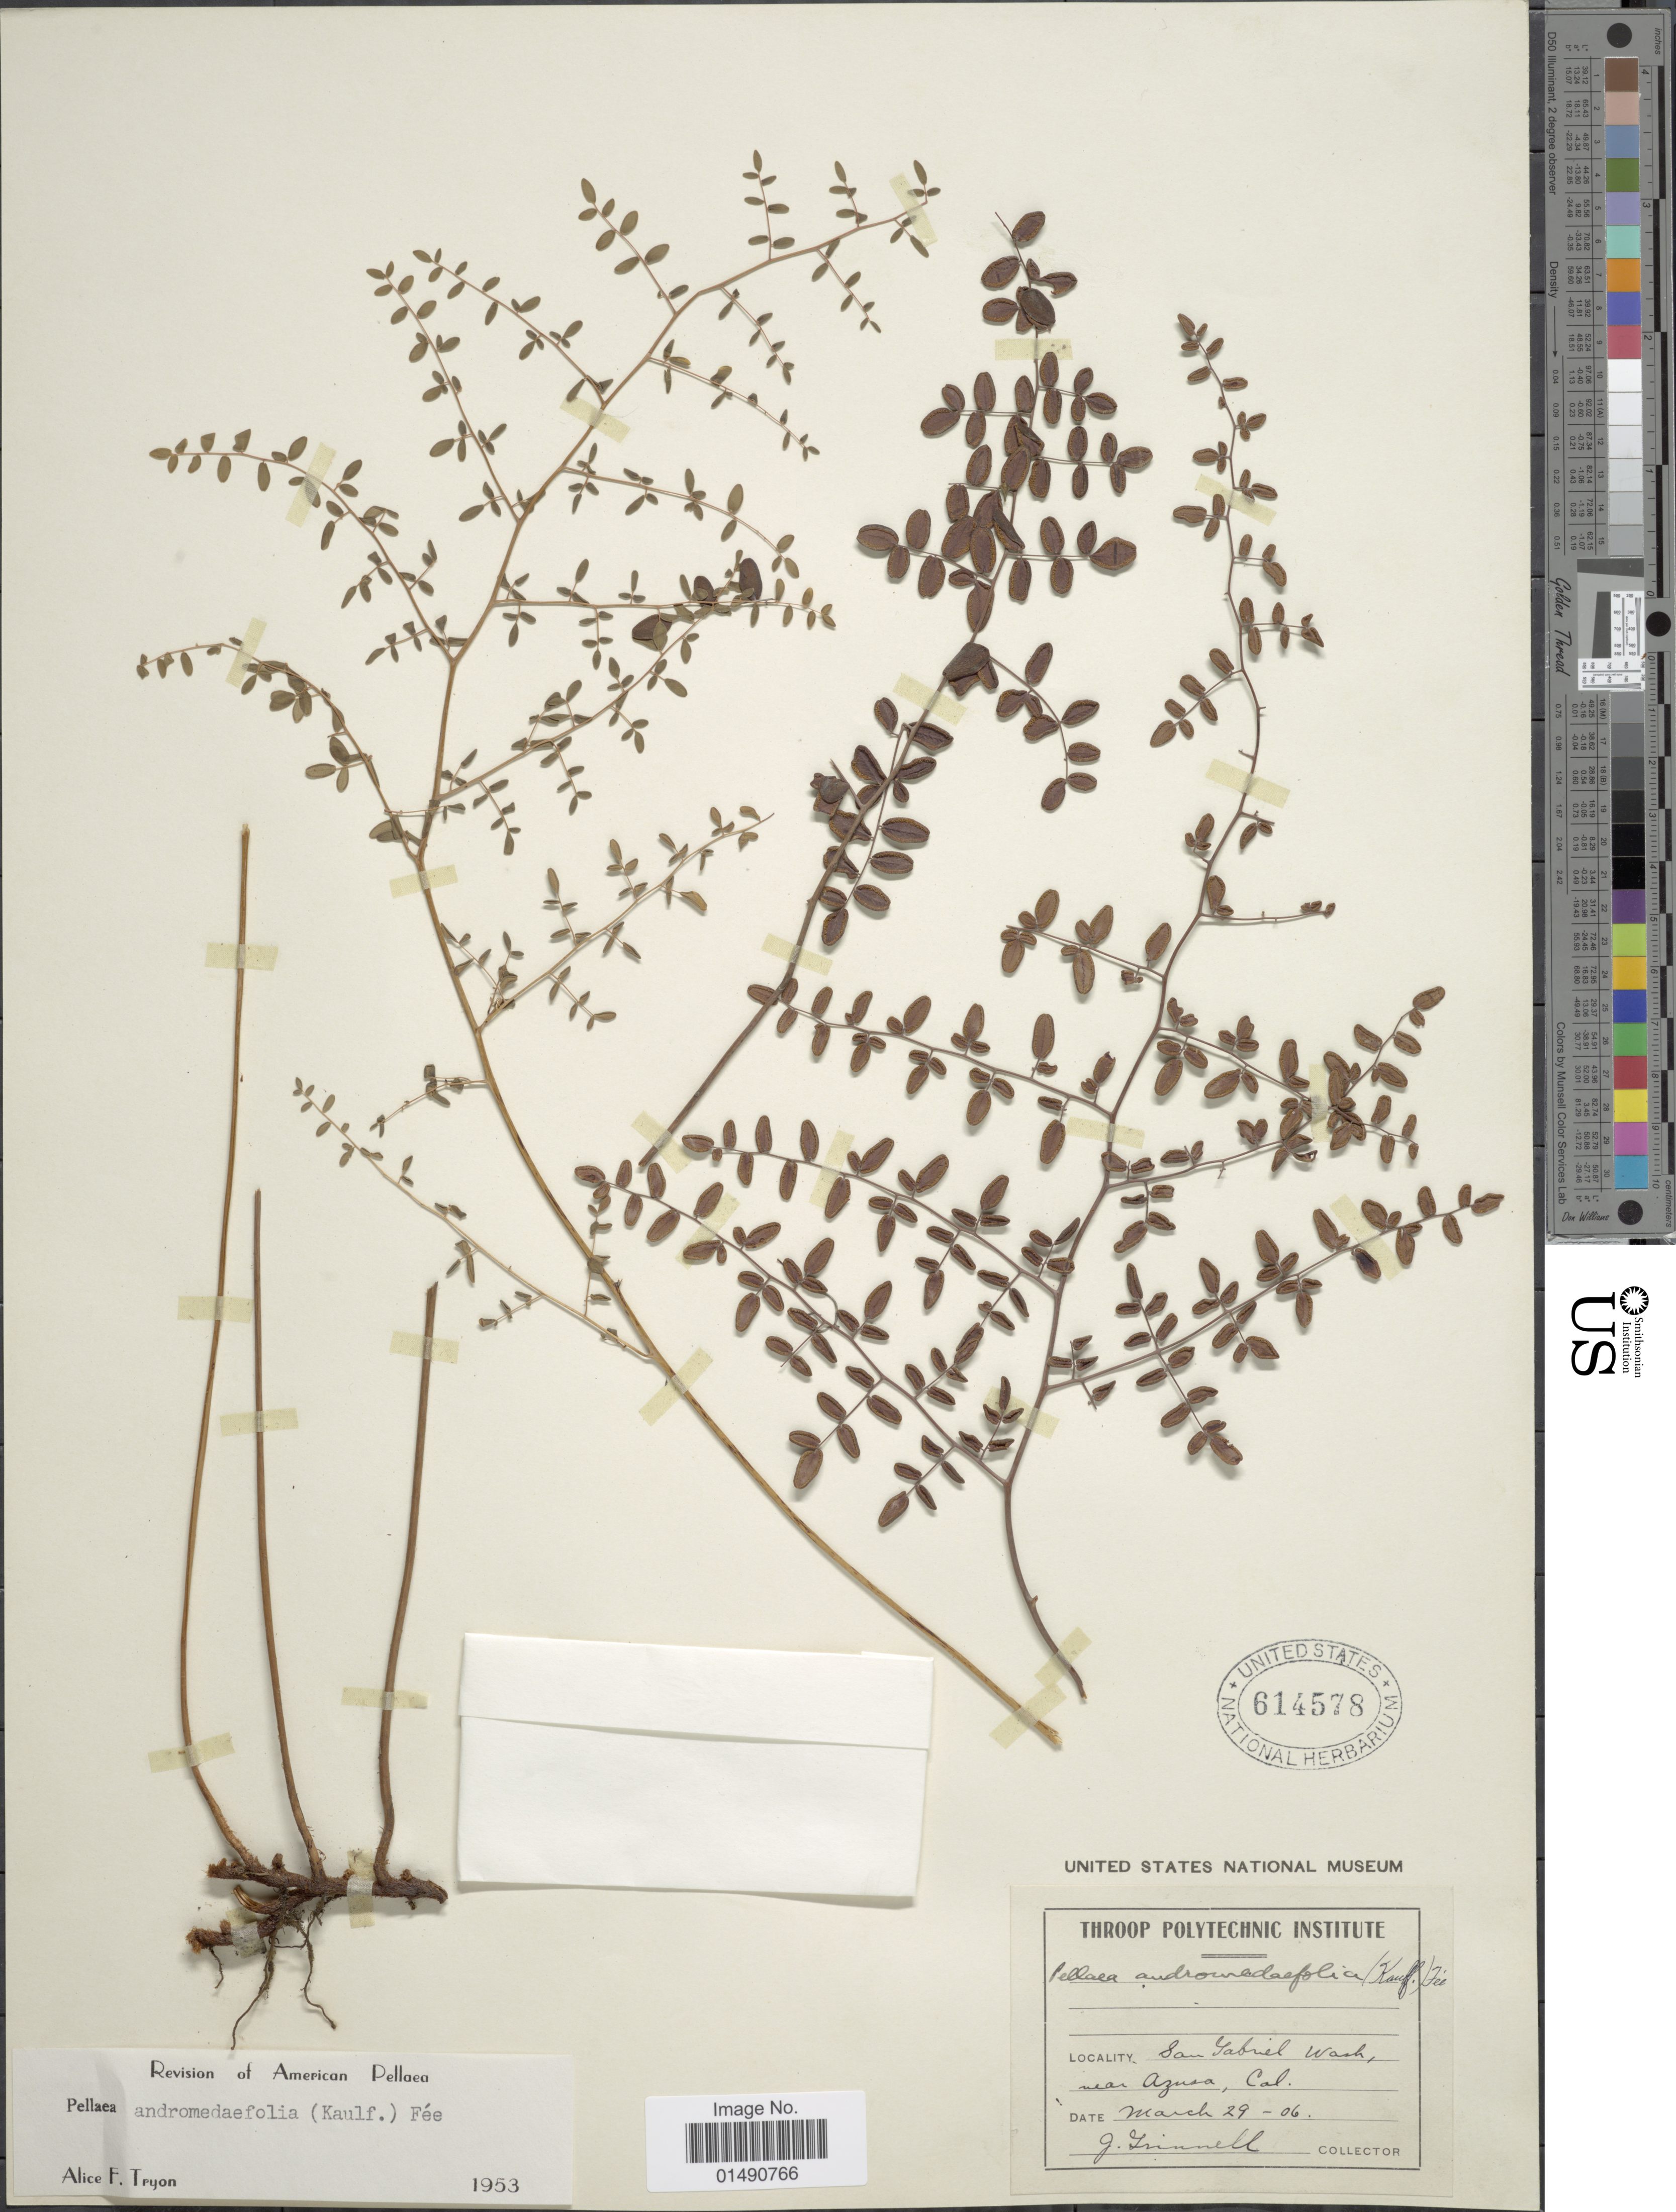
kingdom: Plantae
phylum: Tracheophyta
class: Polypodiopsida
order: Polypodiales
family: Pteridaceae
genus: Pellaea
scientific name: Pellaea andromedifolia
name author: (Kaulf.) Fée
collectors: G. Trinnell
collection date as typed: Transcribed d/m/y: 29/3/6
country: United States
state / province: California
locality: San Gabirel Wash, near Azusa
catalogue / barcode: US 6147578